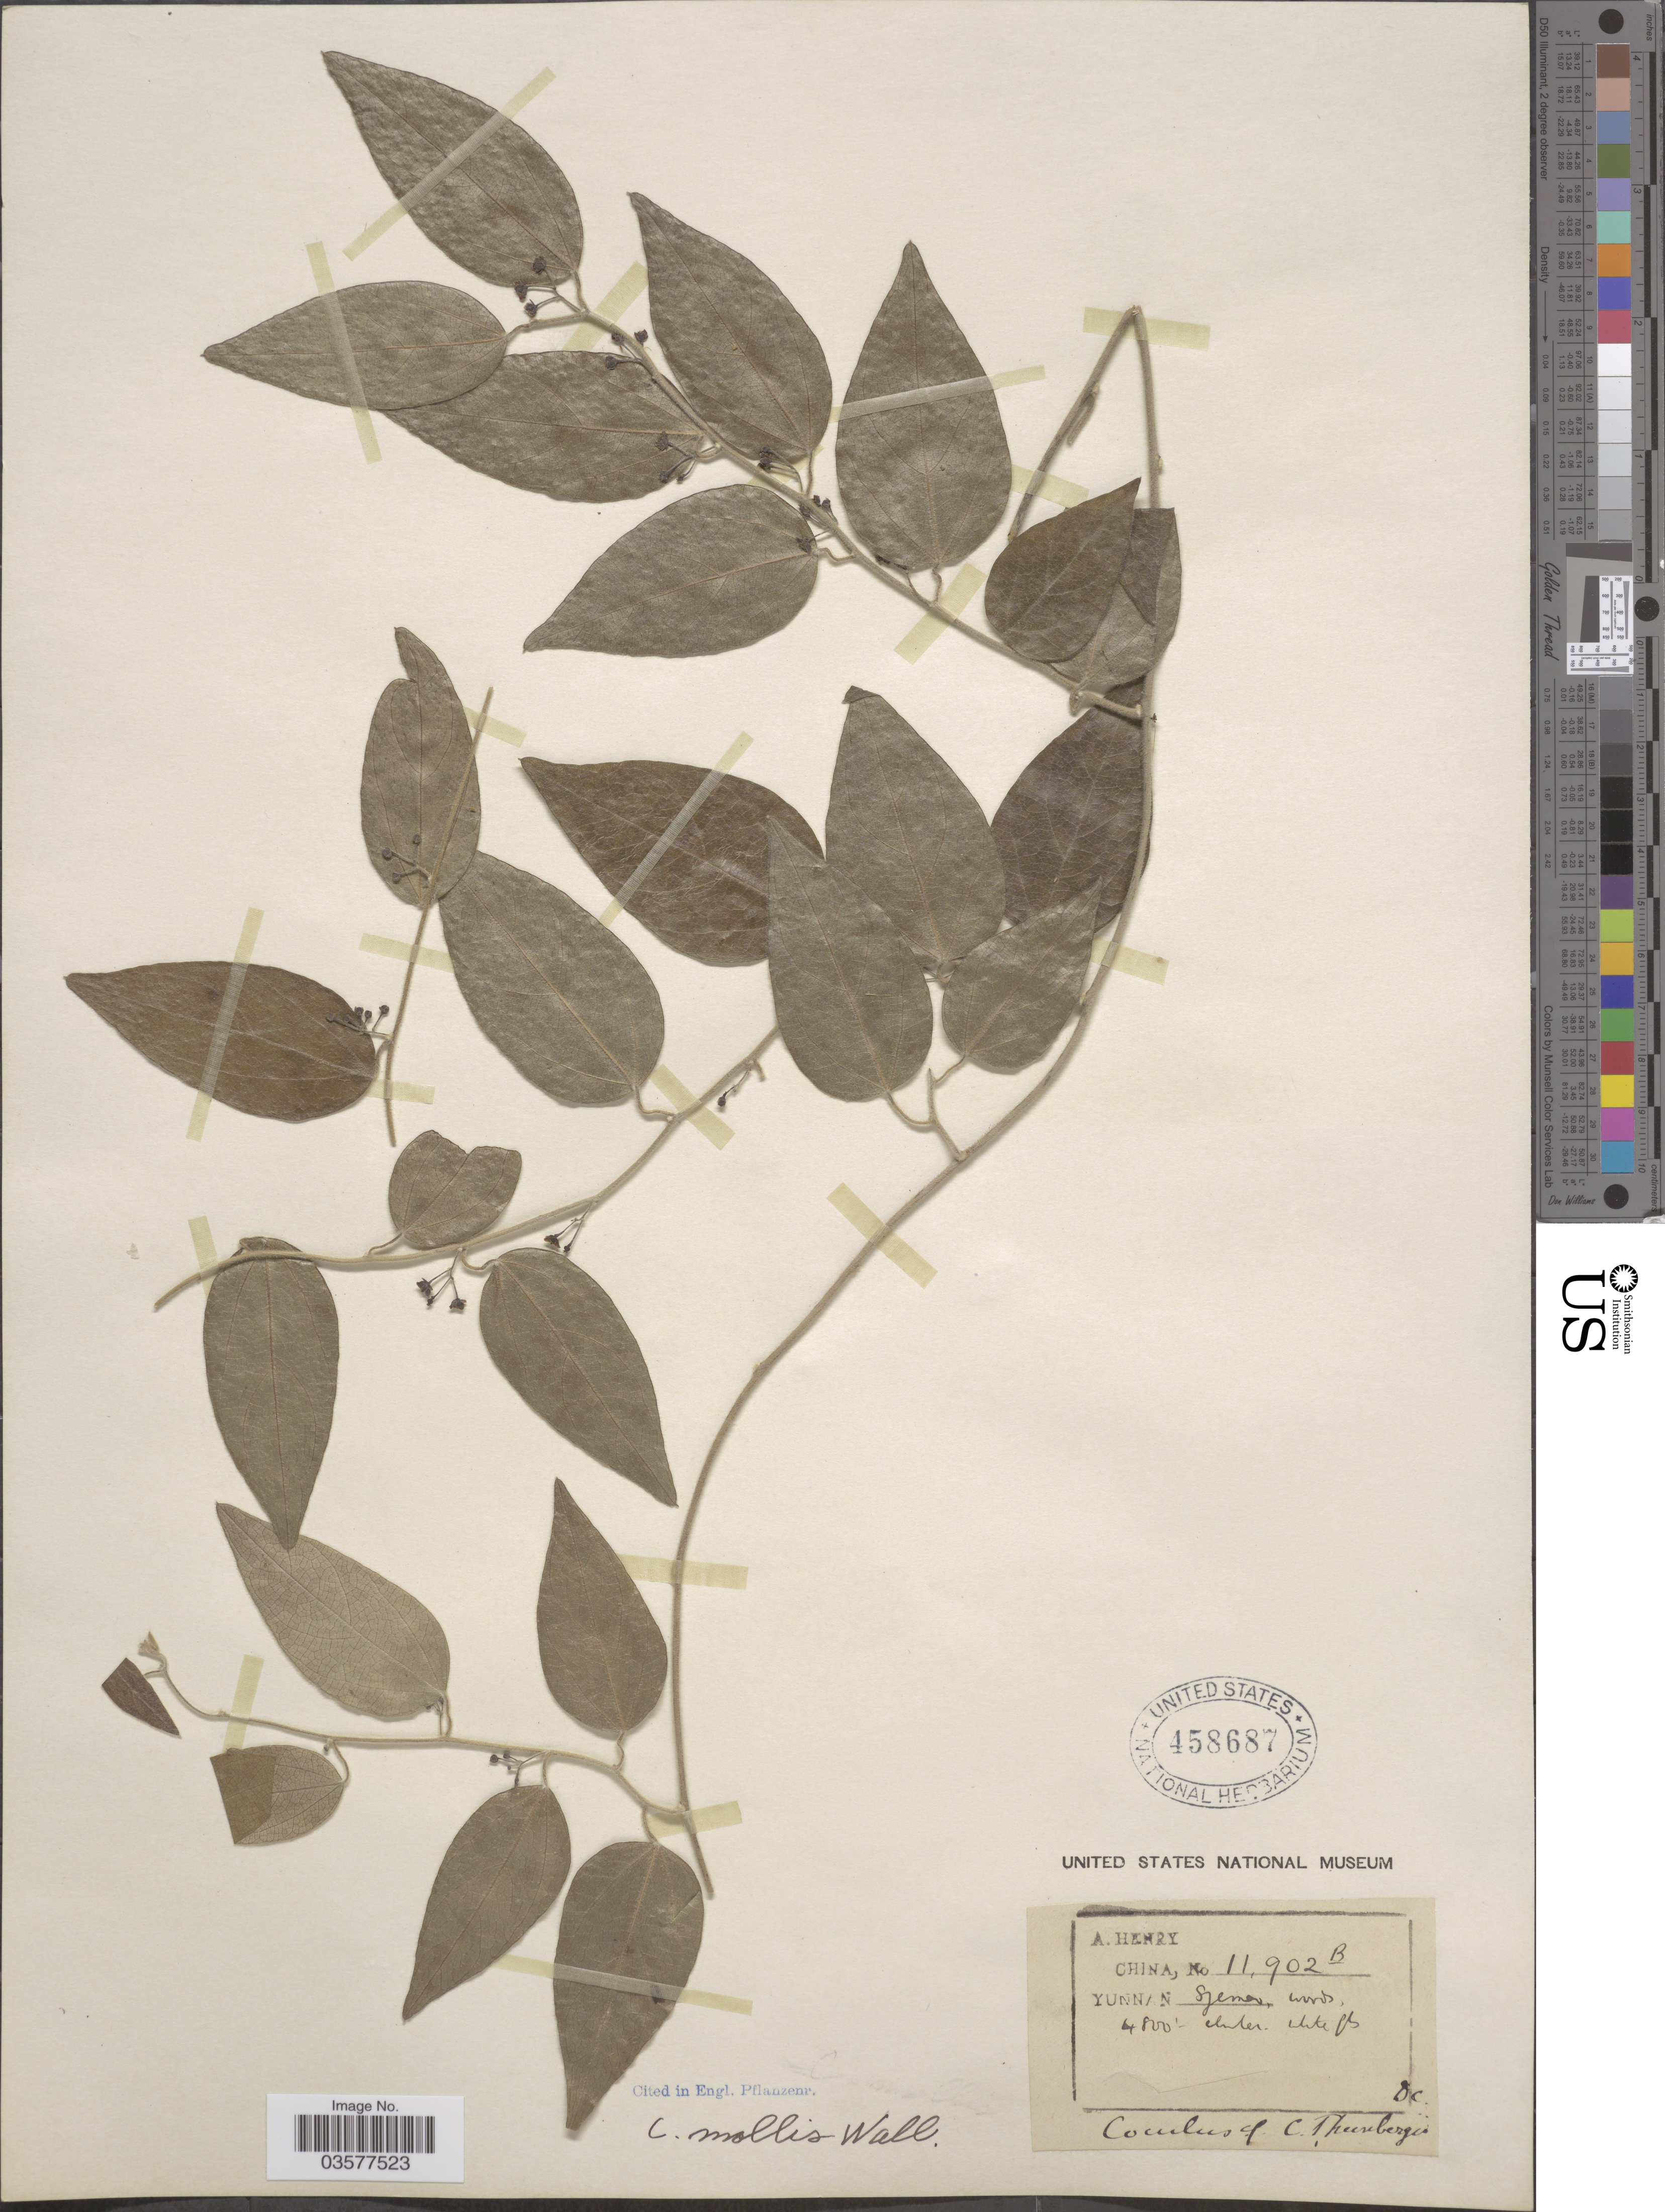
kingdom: Plantae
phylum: Tracheophyta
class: Magnoliopsida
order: Ranunculales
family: Menispermaceae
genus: Cocculus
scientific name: Cocculus orbiculatus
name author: (L.) DC.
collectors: A. Henry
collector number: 11902 B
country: China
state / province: Yunnan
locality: Szemoa.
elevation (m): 1463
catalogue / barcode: US 458687